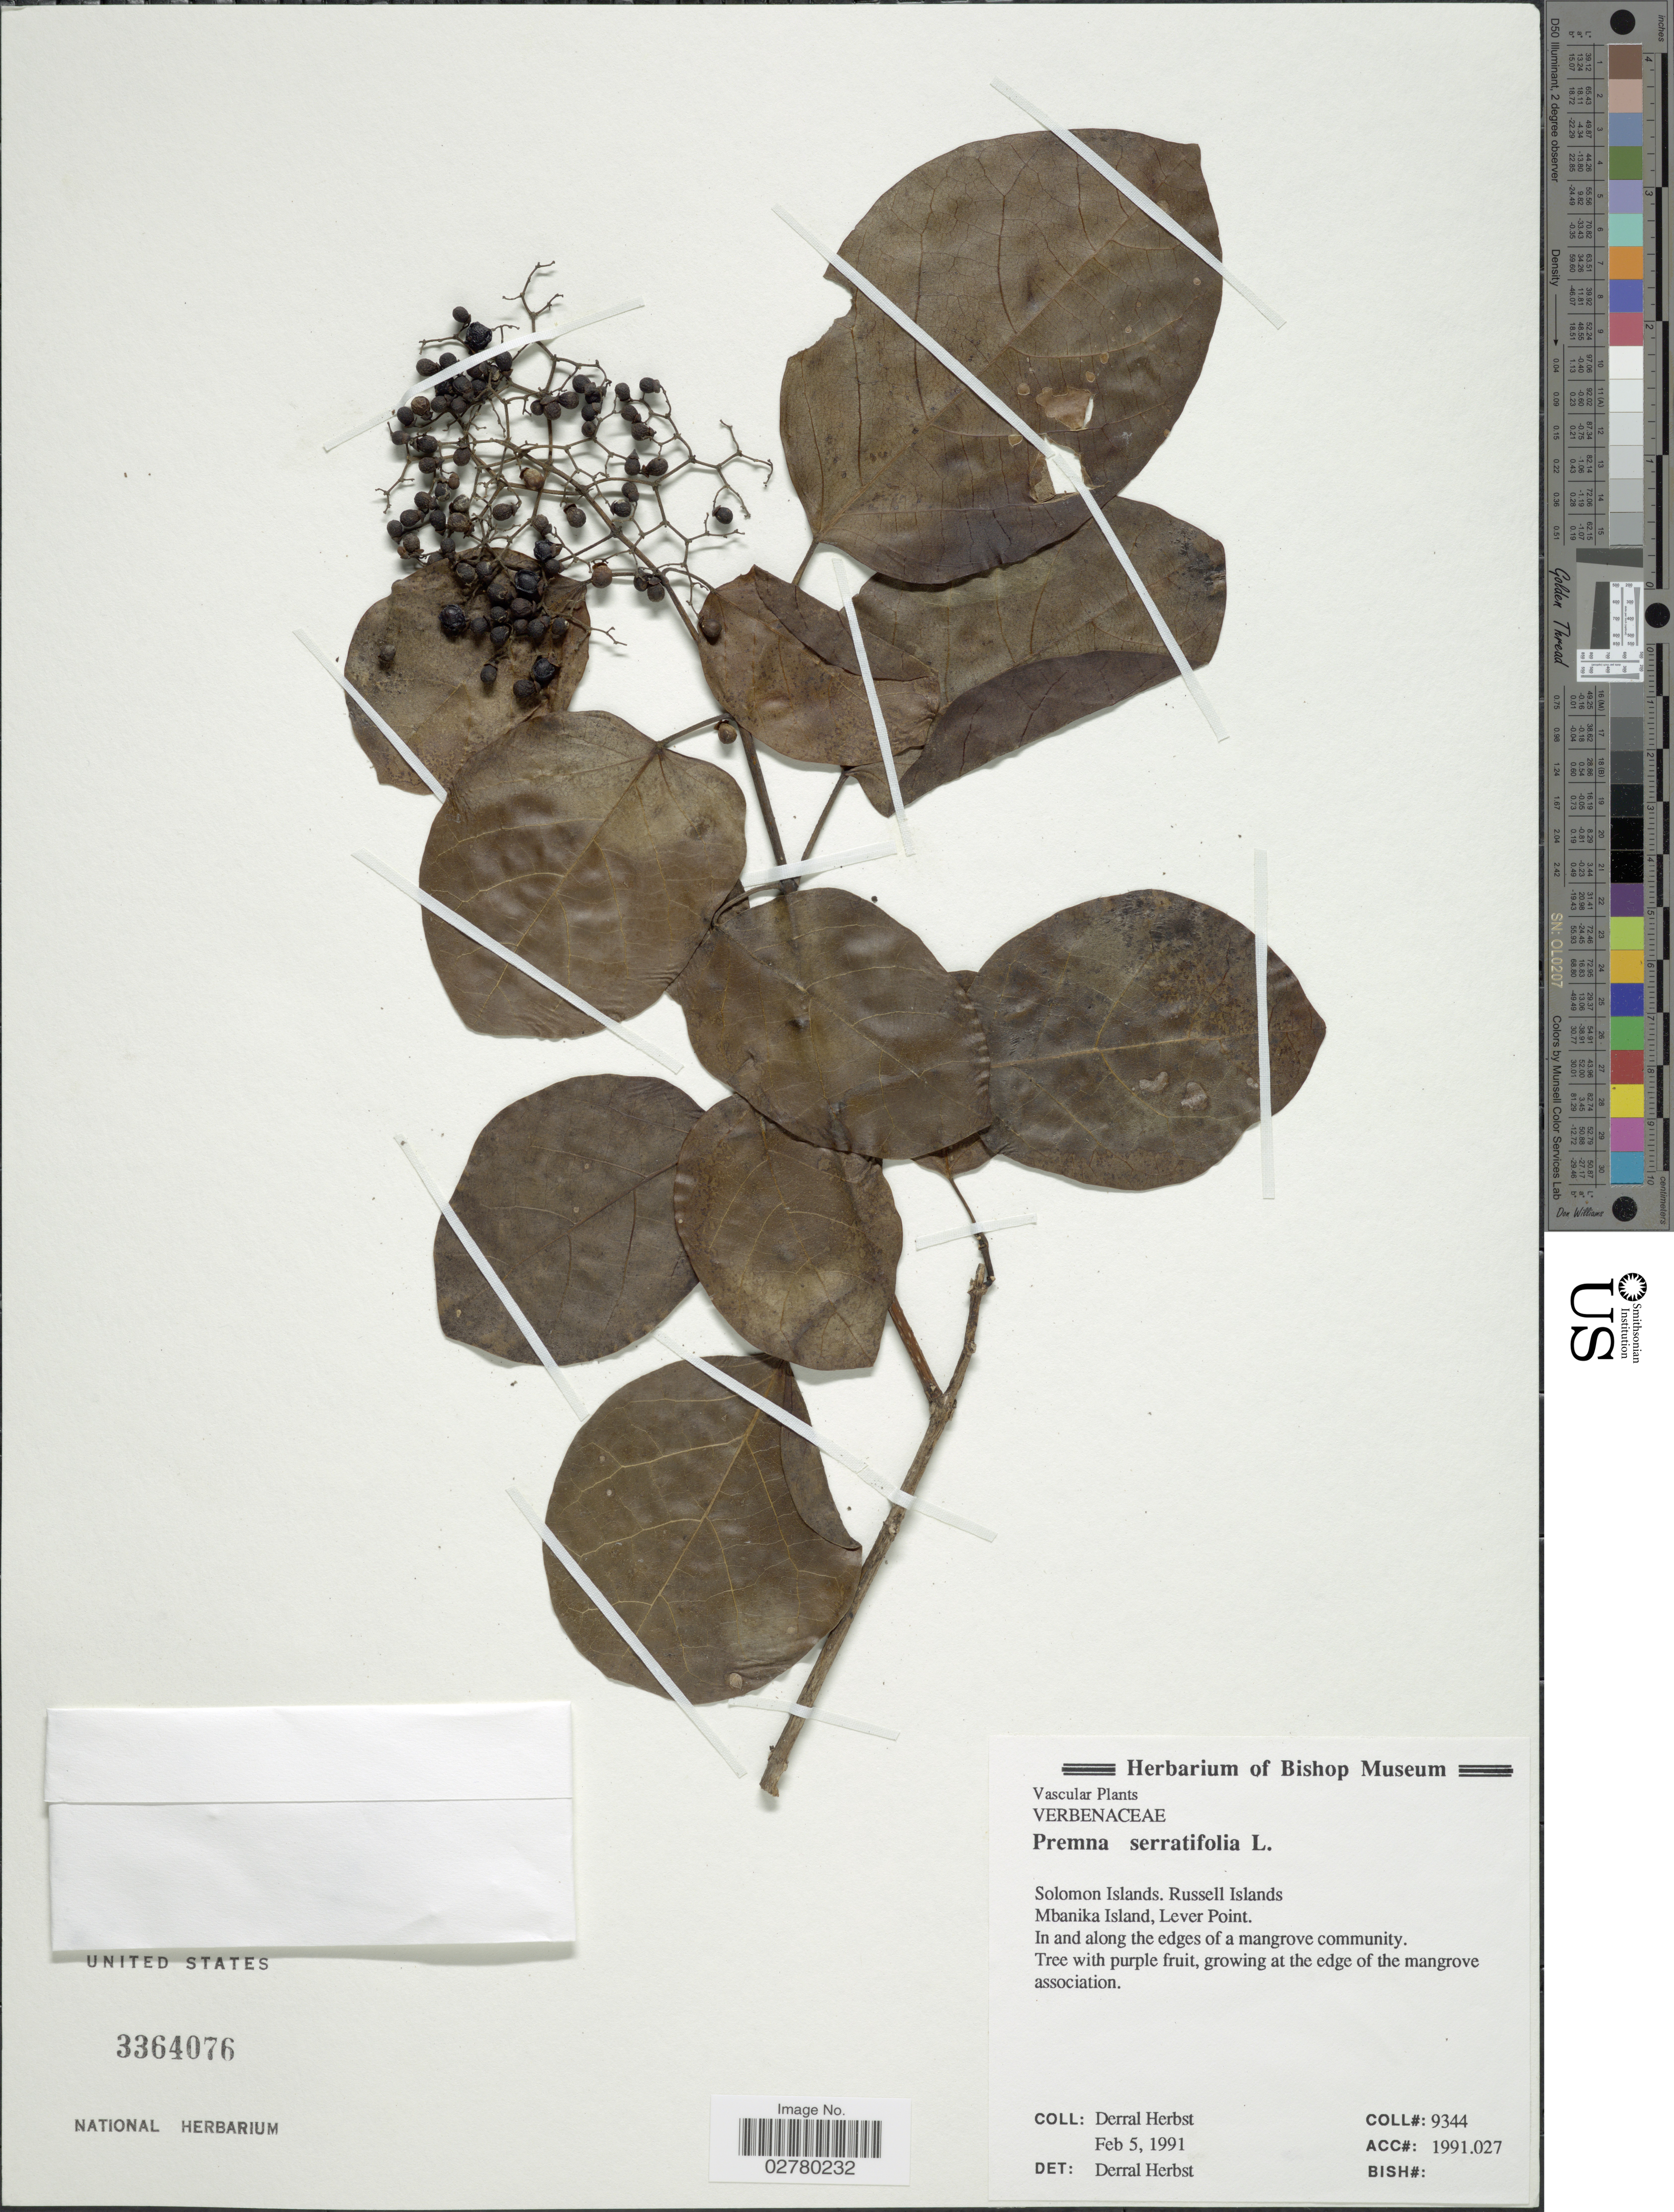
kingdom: Plantae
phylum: Tracheophyta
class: Magnoliopsida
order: Lamiales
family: Lamiaceae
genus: Premna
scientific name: Premna serratifolia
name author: L.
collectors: D. R. Herbst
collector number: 9344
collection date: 1991-02-05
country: Solomon Islands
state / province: Solomon Islands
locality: Russell Islands. Mbanika Island, Lever Point.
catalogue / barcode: US 3364076